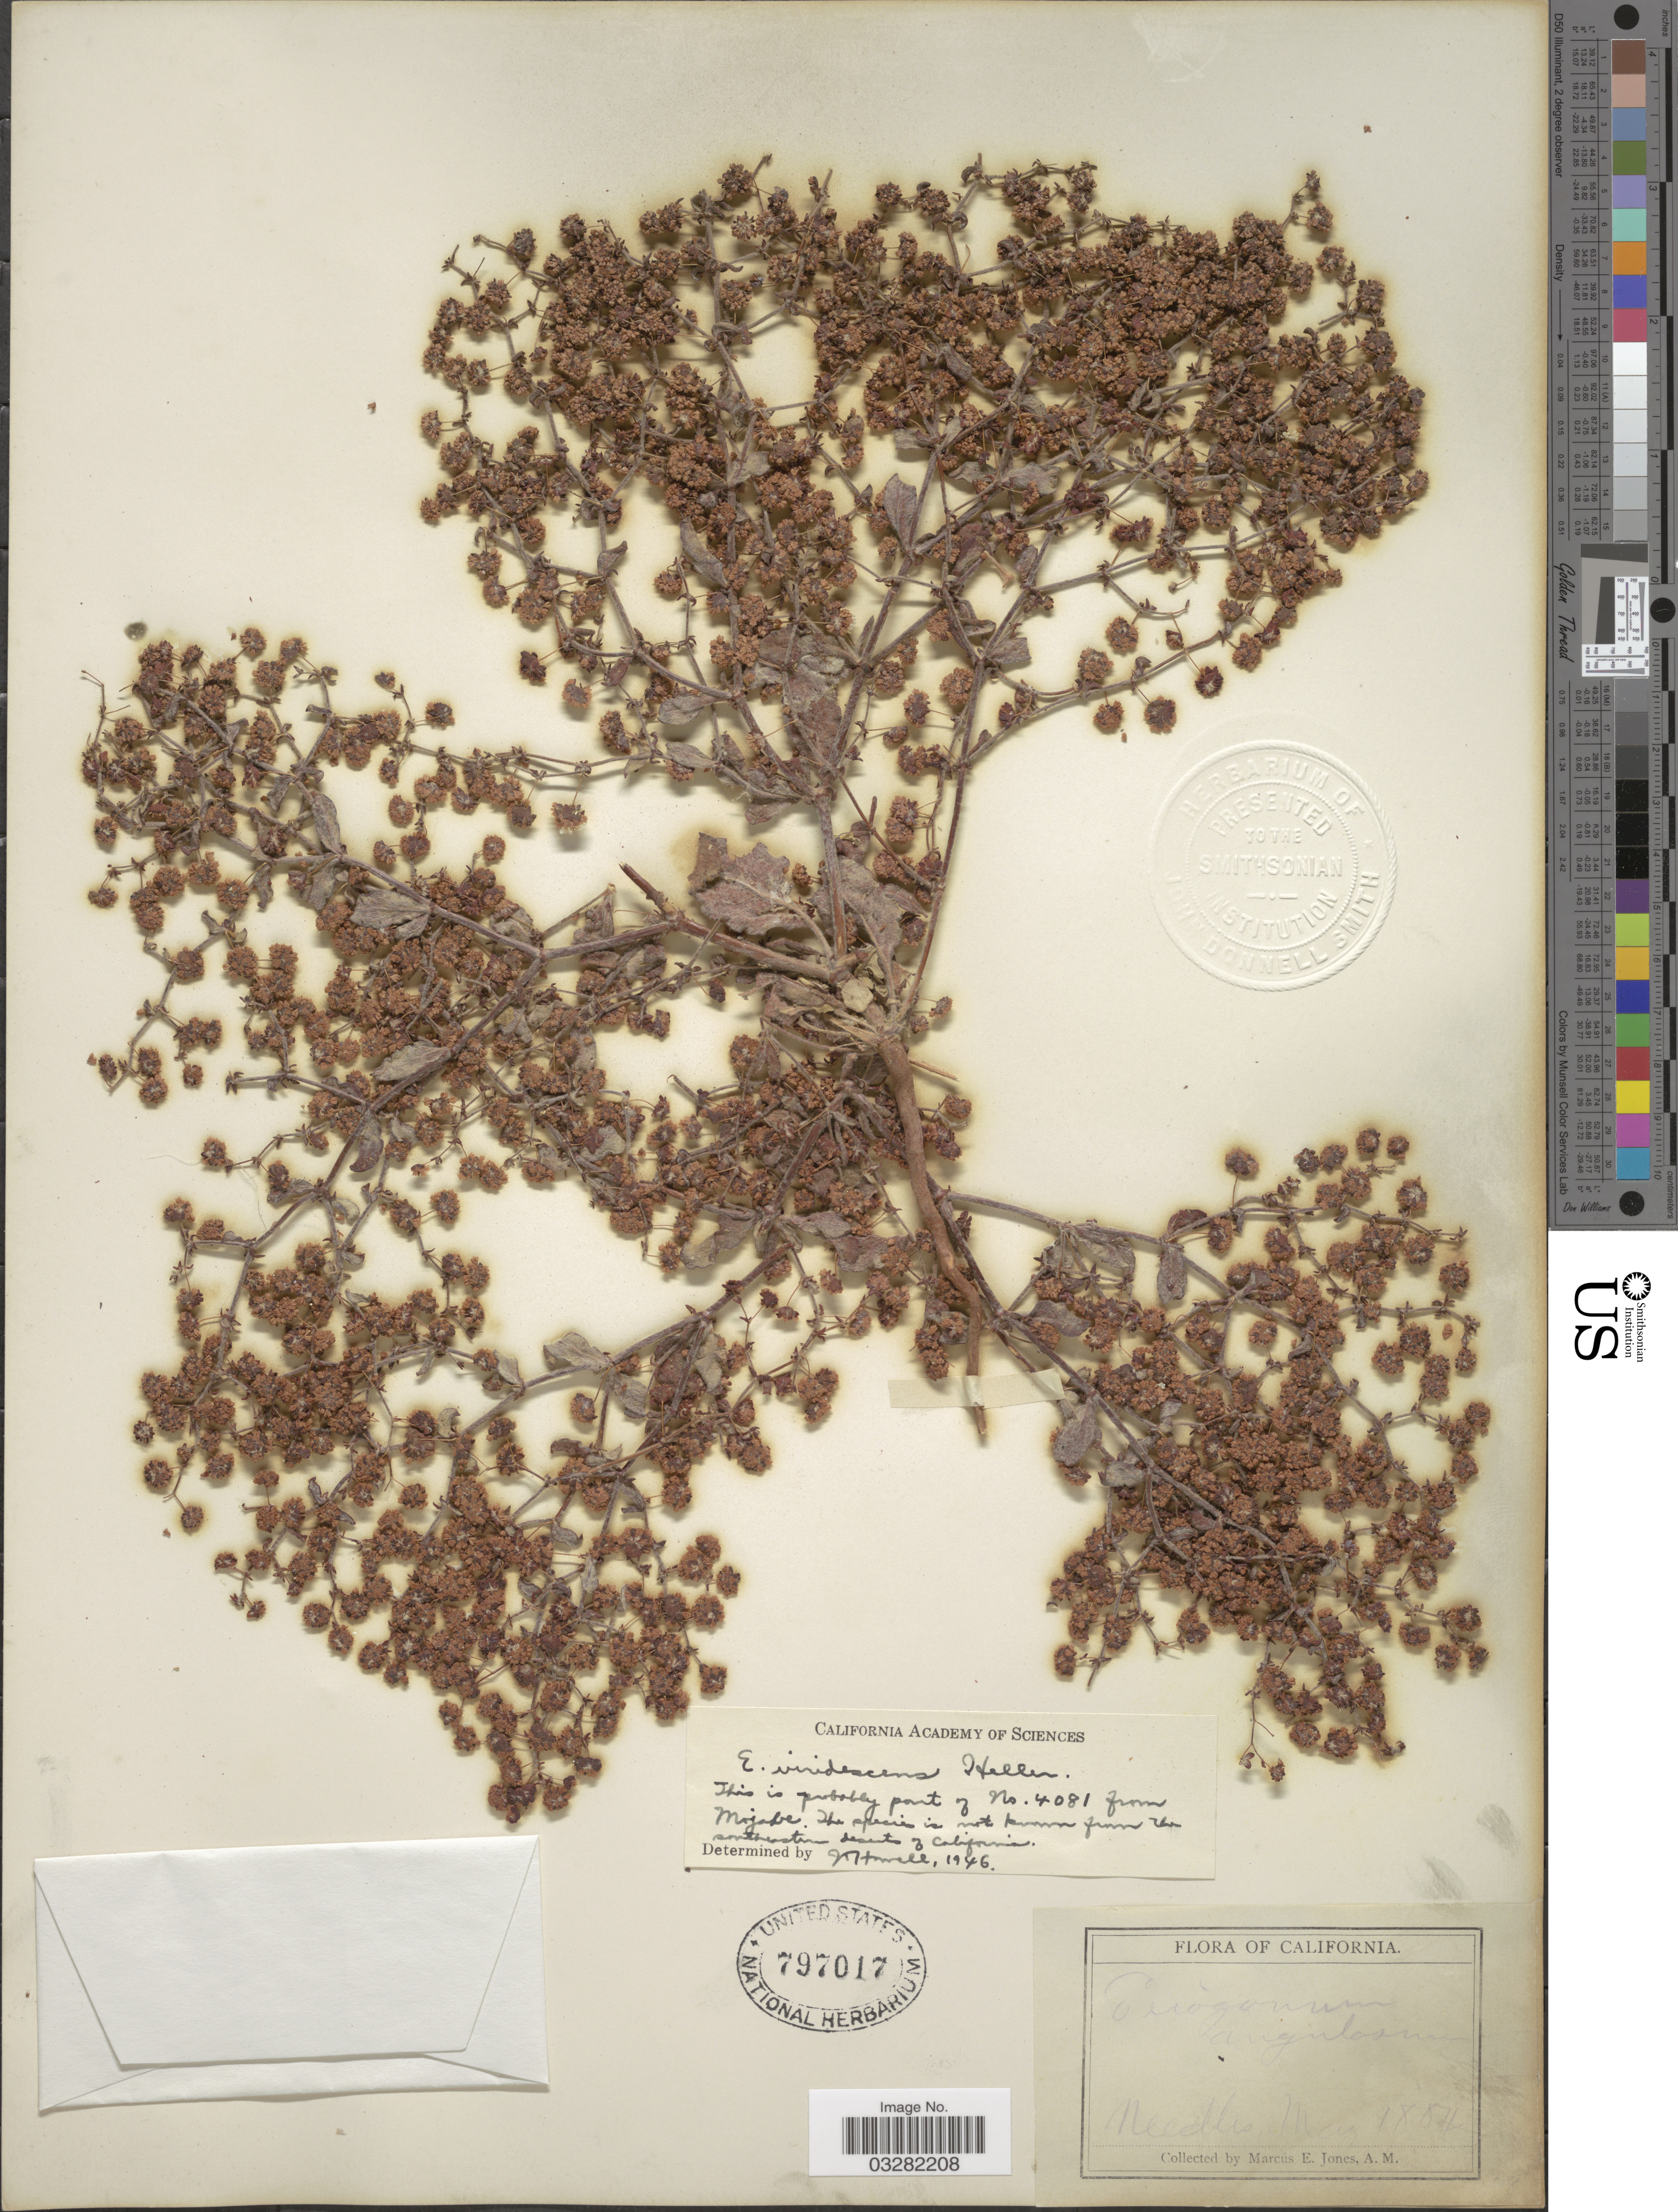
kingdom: Plantae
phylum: Tracheophyta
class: Magnoliopsida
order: Caryophyllales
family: Polygonaceae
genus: Eriogonum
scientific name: Eriogonum viridescens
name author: A. Heller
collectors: M. E. Jones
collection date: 1884-05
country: United States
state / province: California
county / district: San Bernardino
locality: Needles.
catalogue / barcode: US 797017